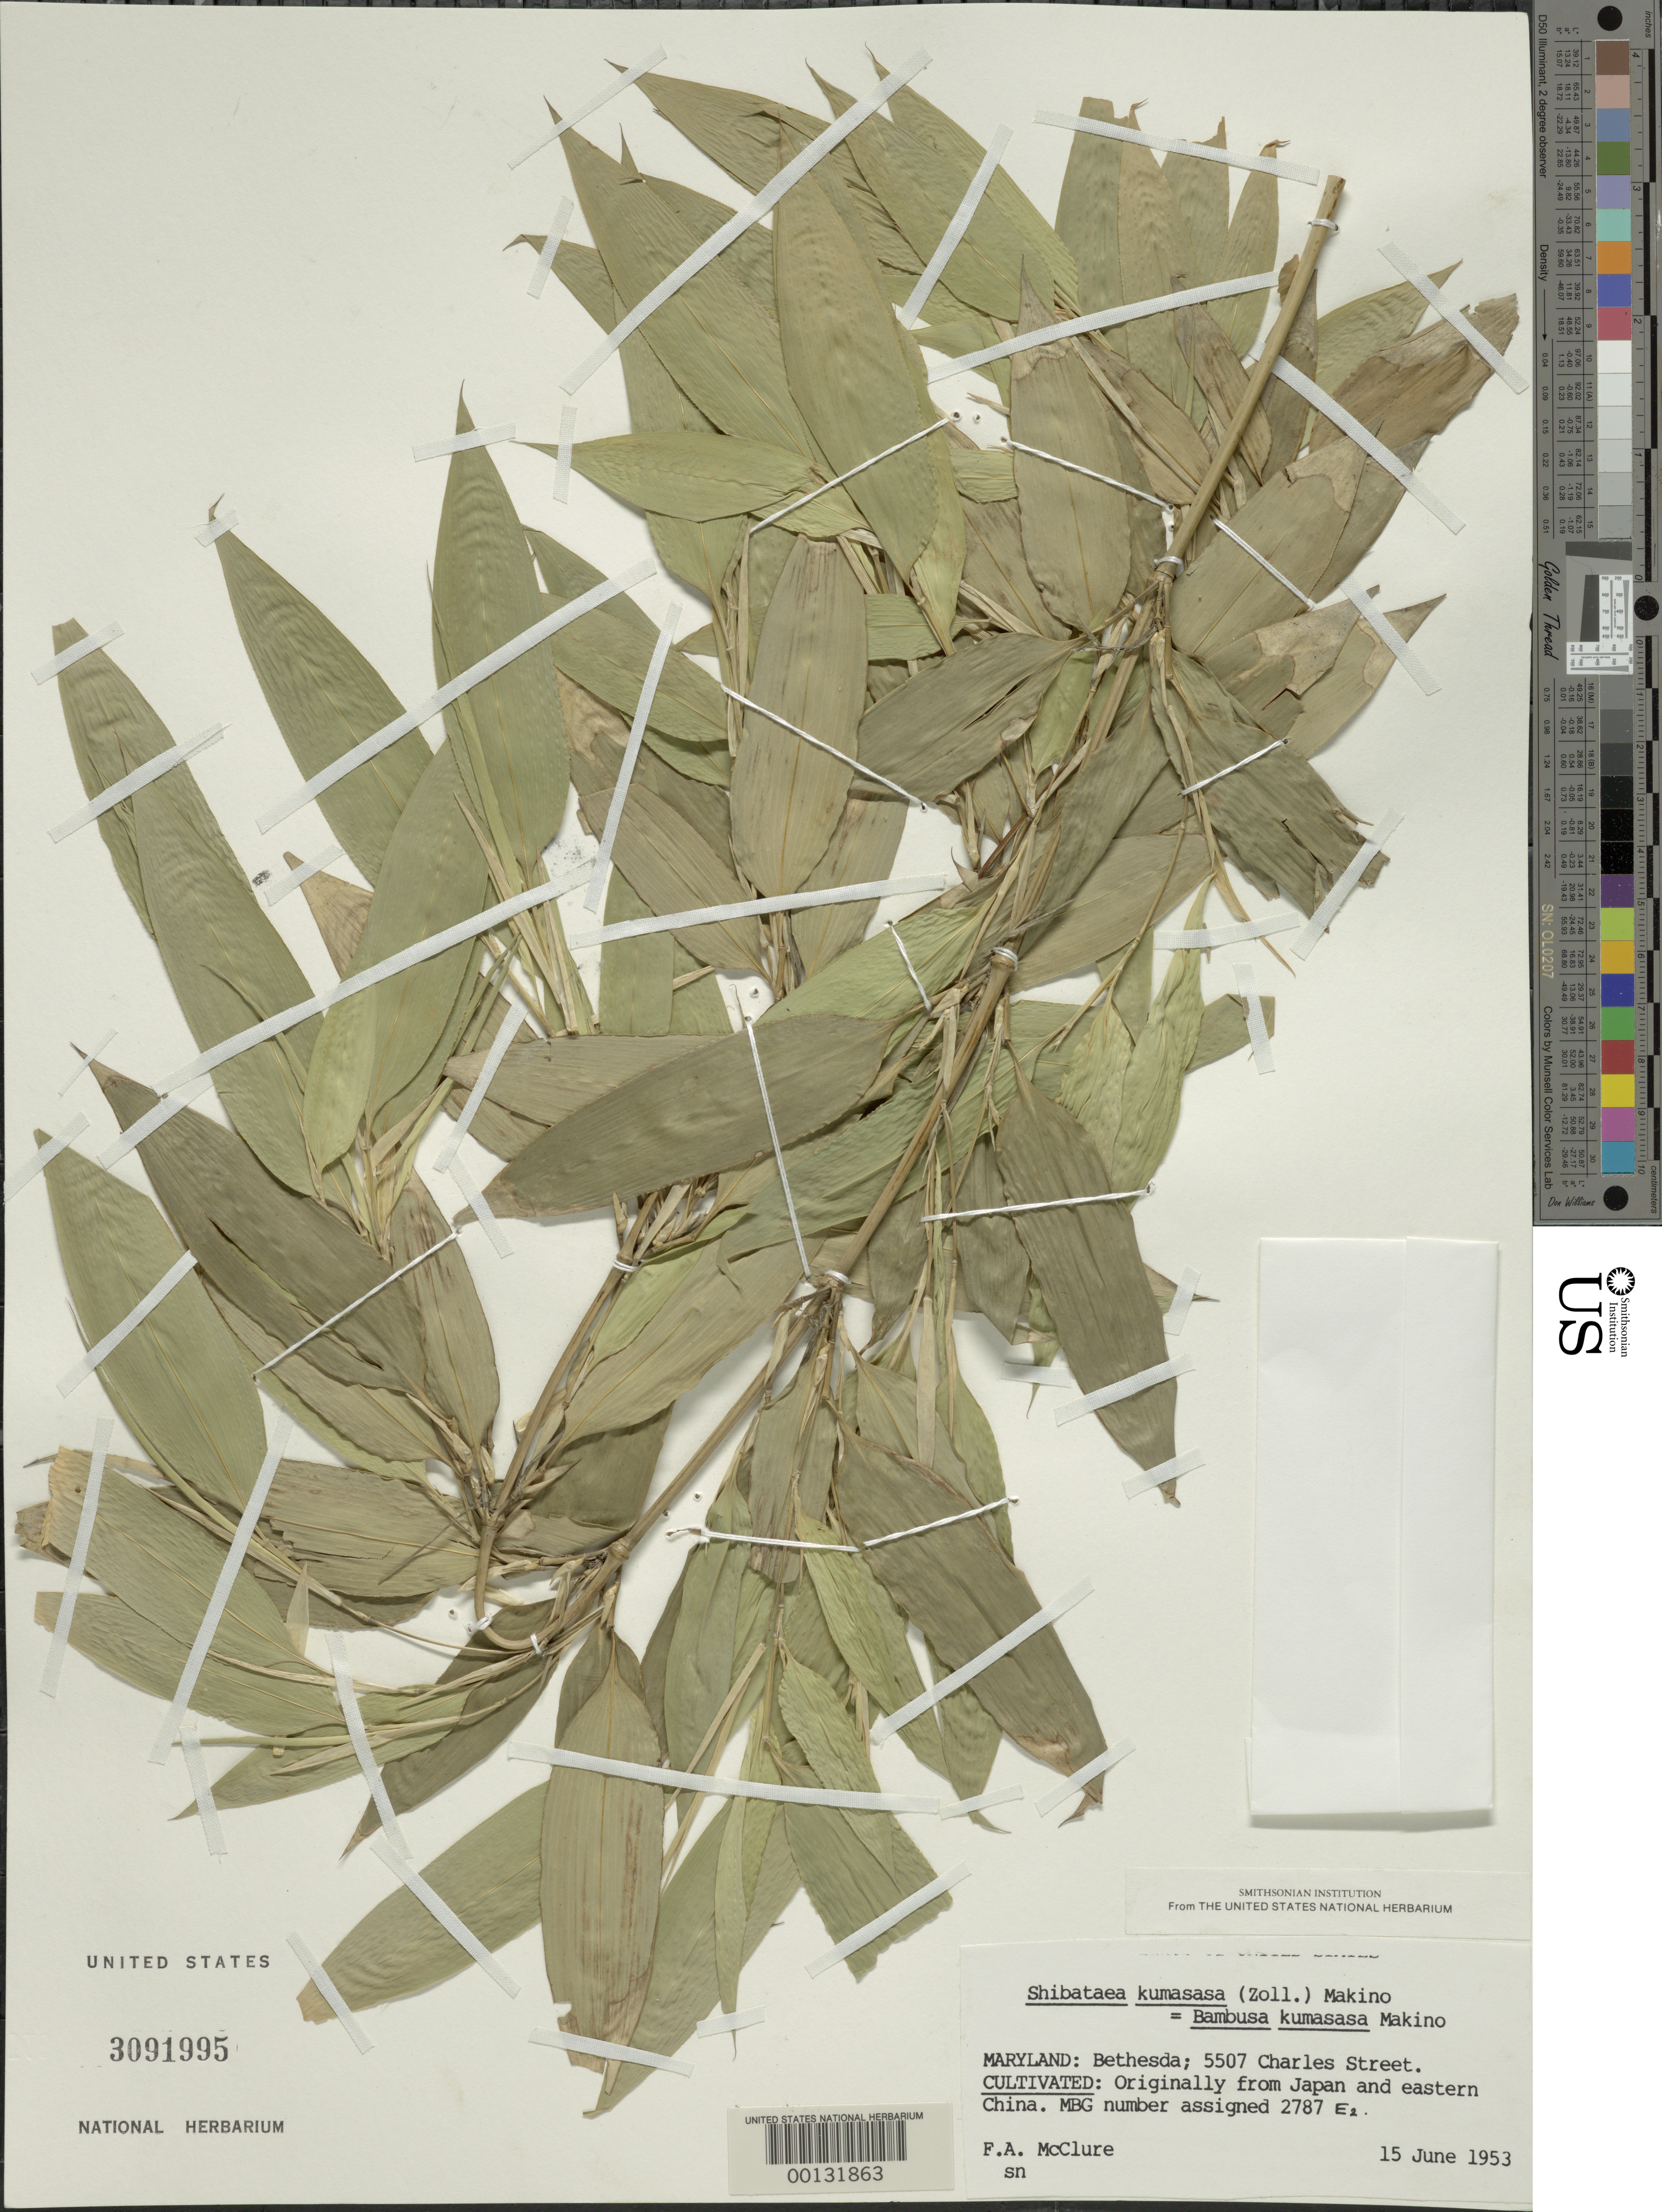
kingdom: Plantae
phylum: Tracheophyta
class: Liliopsida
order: Poales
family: Poaceae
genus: Bambusa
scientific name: Bambusa kumasasa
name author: Zoll.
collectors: F. A. McClure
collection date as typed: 15 Jun 1953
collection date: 1953-06-15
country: United States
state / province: Maryland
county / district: Montgomery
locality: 5507 Charles Street, Bethesda (McClure's garden)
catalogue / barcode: US 3091995